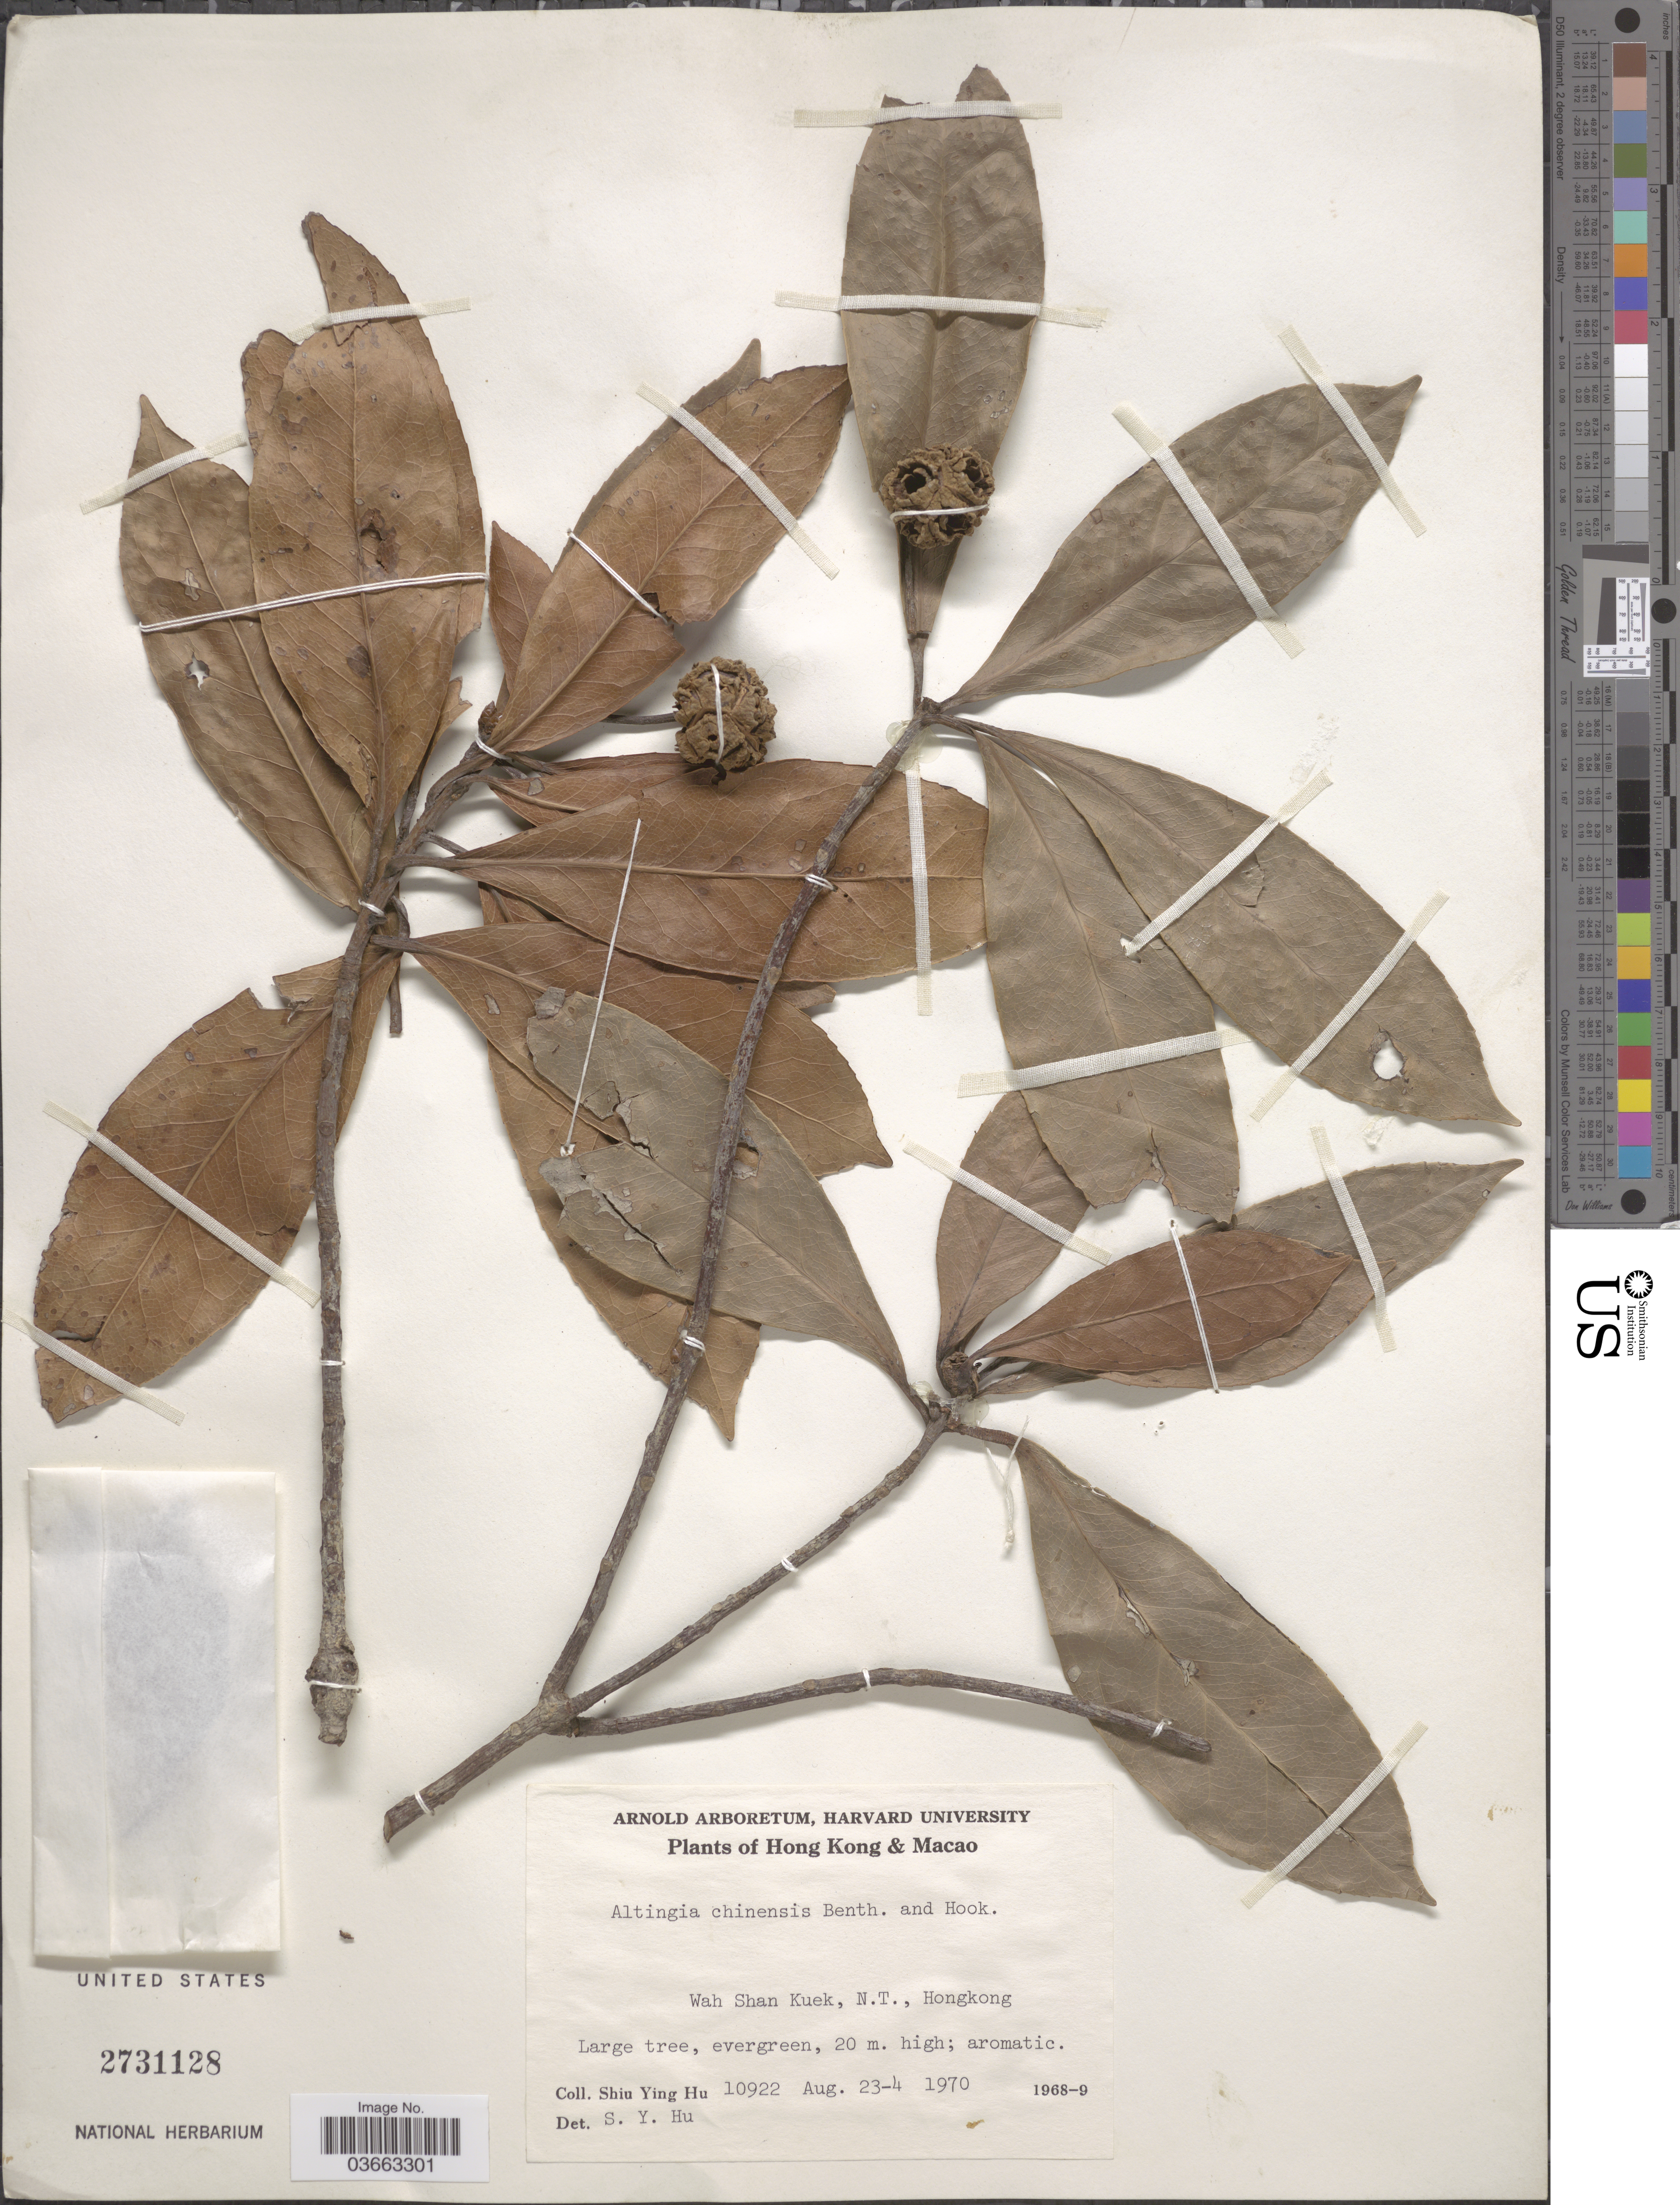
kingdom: Plantae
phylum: Tracheophyta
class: Magnoliopsida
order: Saxifragales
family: Altingiaceae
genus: Liquidambar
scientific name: Liquidambar chinensis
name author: Champ.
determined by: Strong, Mark T., (BOT), Smithsonian Institution - National Museum of Natural History (UNITED STATES)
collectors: S. Y. Hu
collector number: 10922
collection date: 1970-08-04/1970-08-23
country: China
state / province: Hong Kong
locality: Wah Shan Kuek, N. T.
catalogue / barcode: US 2731128